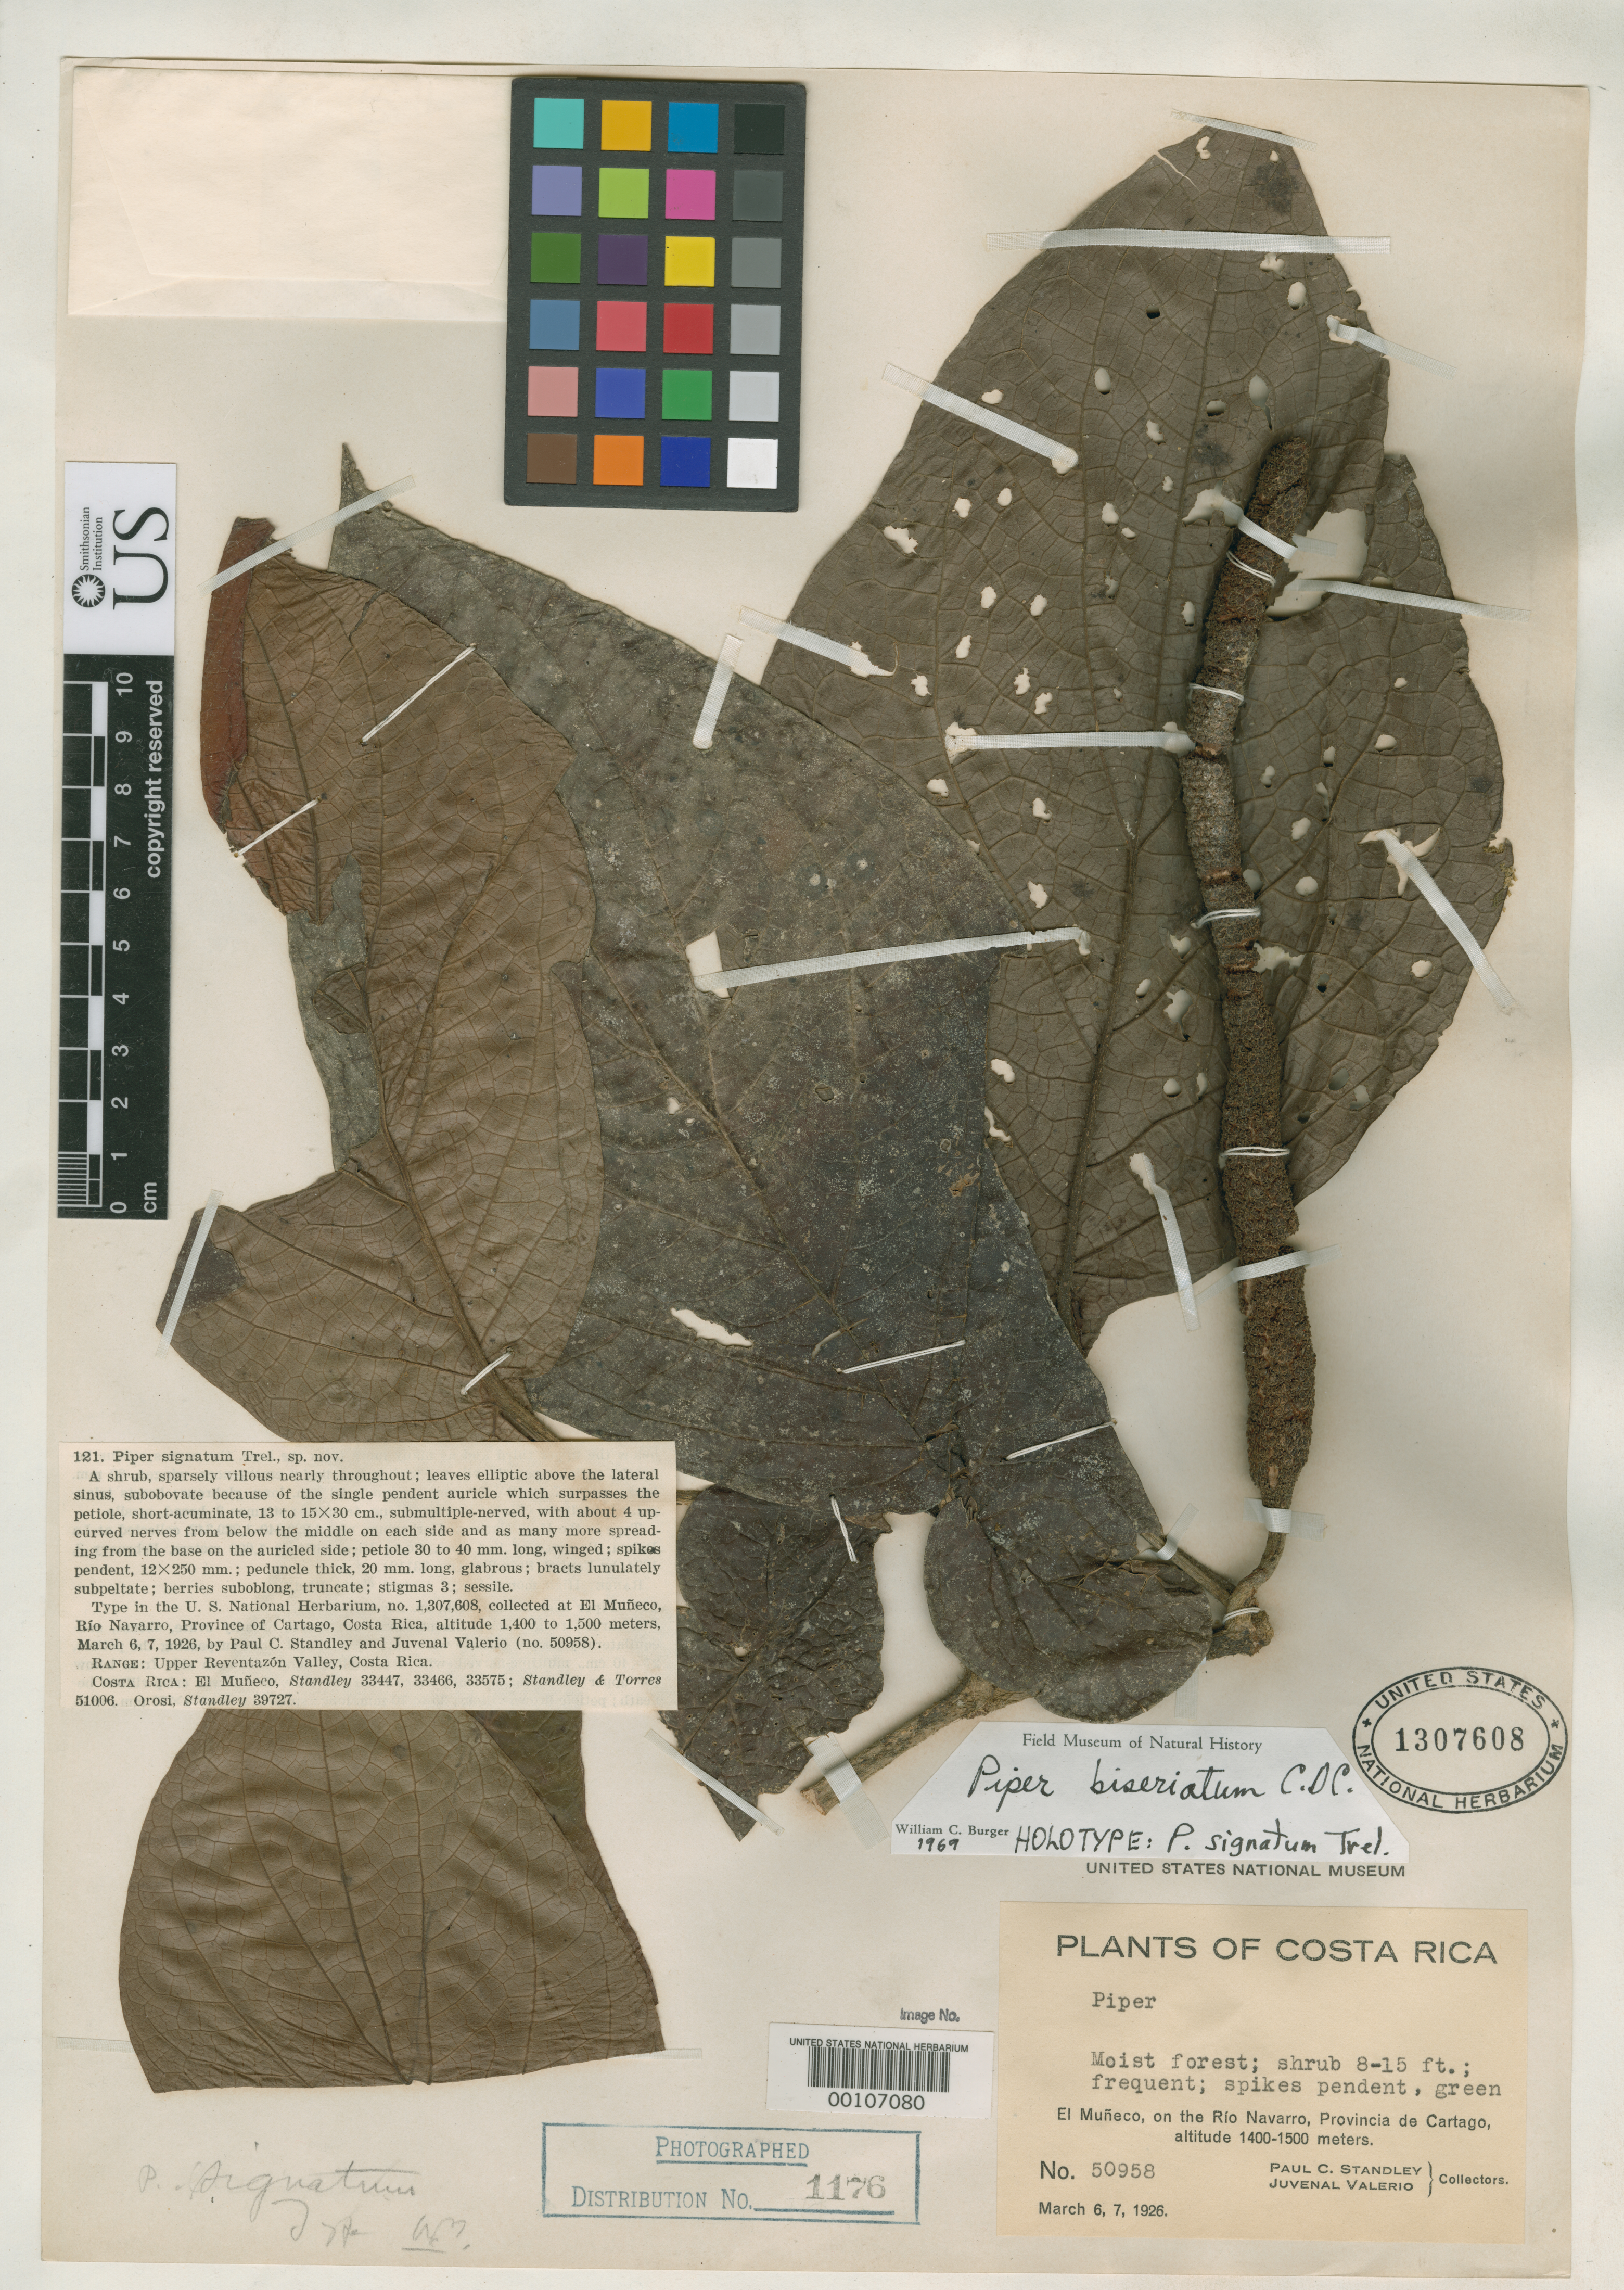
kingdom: Plantae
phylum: Tracheophyta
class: Magnoliopsida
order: Piperales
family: Piperaceae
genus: Piper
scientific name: Piper signatum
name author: Trel.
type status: Holotype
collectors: P. C. Standley & J. Valerio R.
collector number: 50958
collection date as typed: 06 Mar 1926 and 07 Mar 1926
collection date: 1926-03-06,1926-03-07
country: Costa Rica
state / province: Cartago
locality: El Muneco, on Rio Navarro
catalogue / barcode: US 1307608